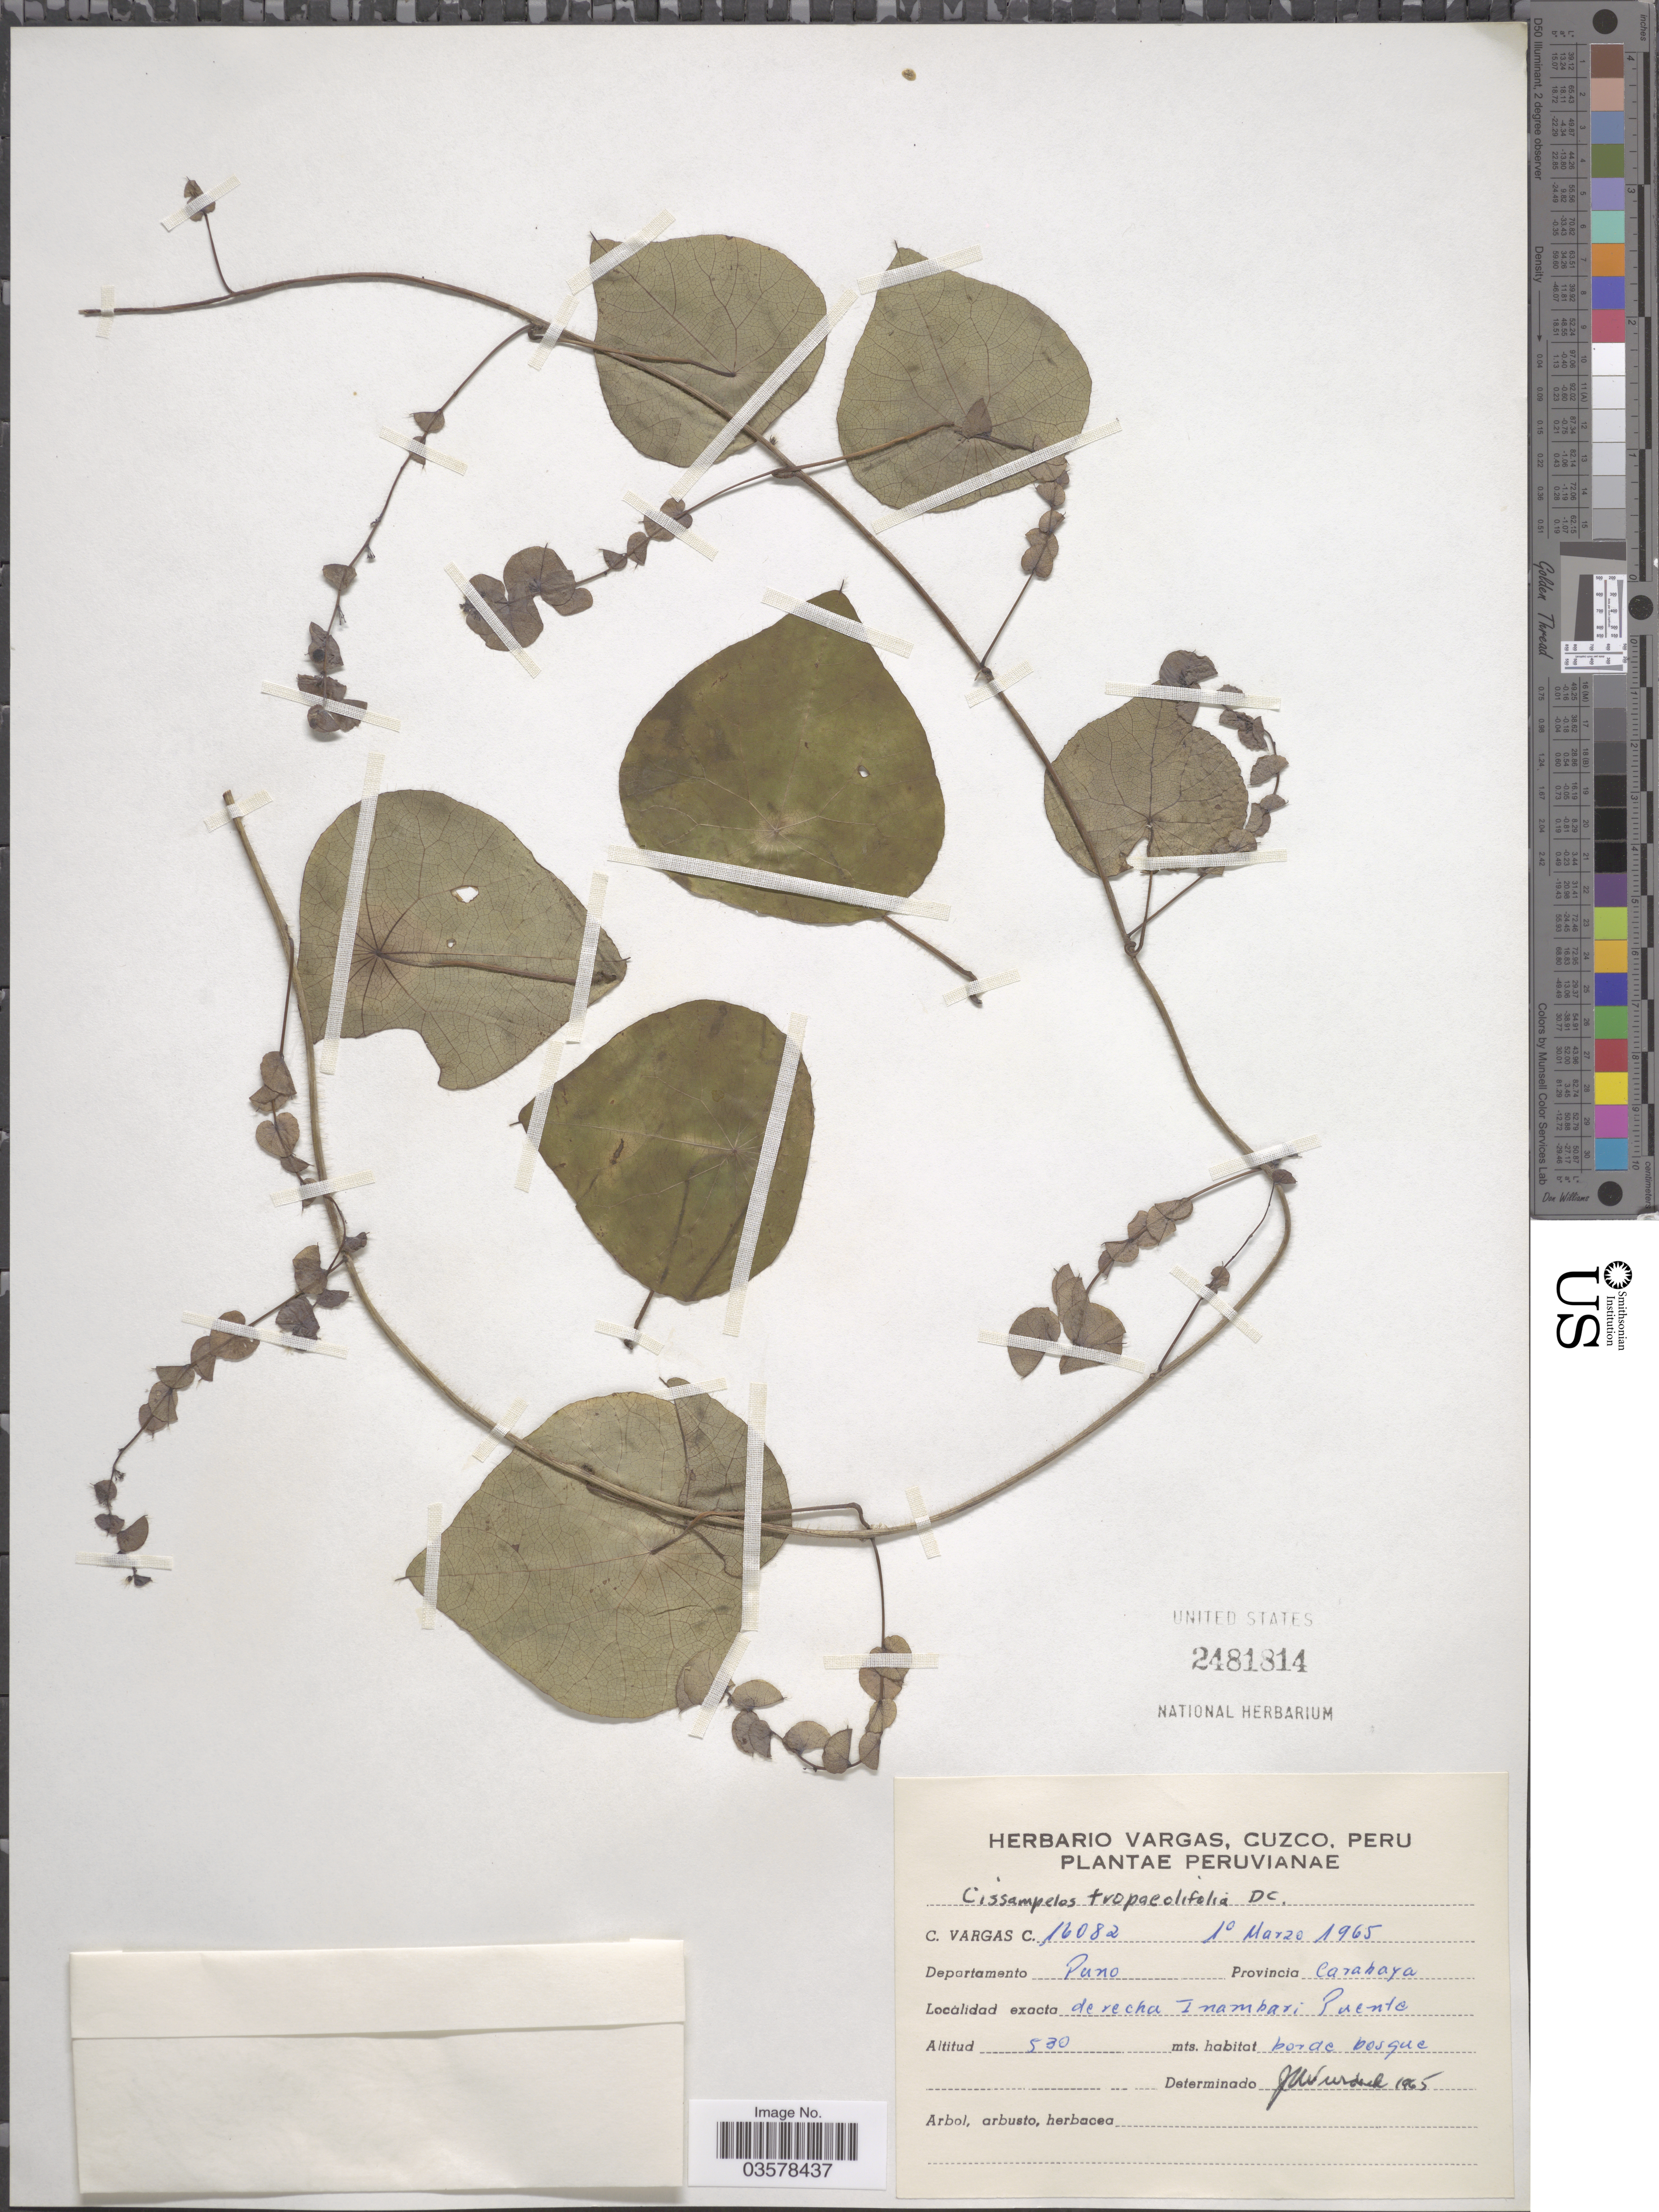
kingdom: Plantae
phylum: Tracheophyta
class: Magnoliopsida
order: Ranunculales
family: Menispermaceae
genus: Cissampelos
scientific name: Cissampelos tropaeolifolia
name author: DC.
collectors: C. Vargas Calderón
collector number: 16082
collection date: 1965-03-01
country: Peru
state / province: Puno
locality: Departamento Puno. Provincia Carabaya, derecha Inambari Puente.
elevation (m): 530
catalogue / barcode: US 2481814